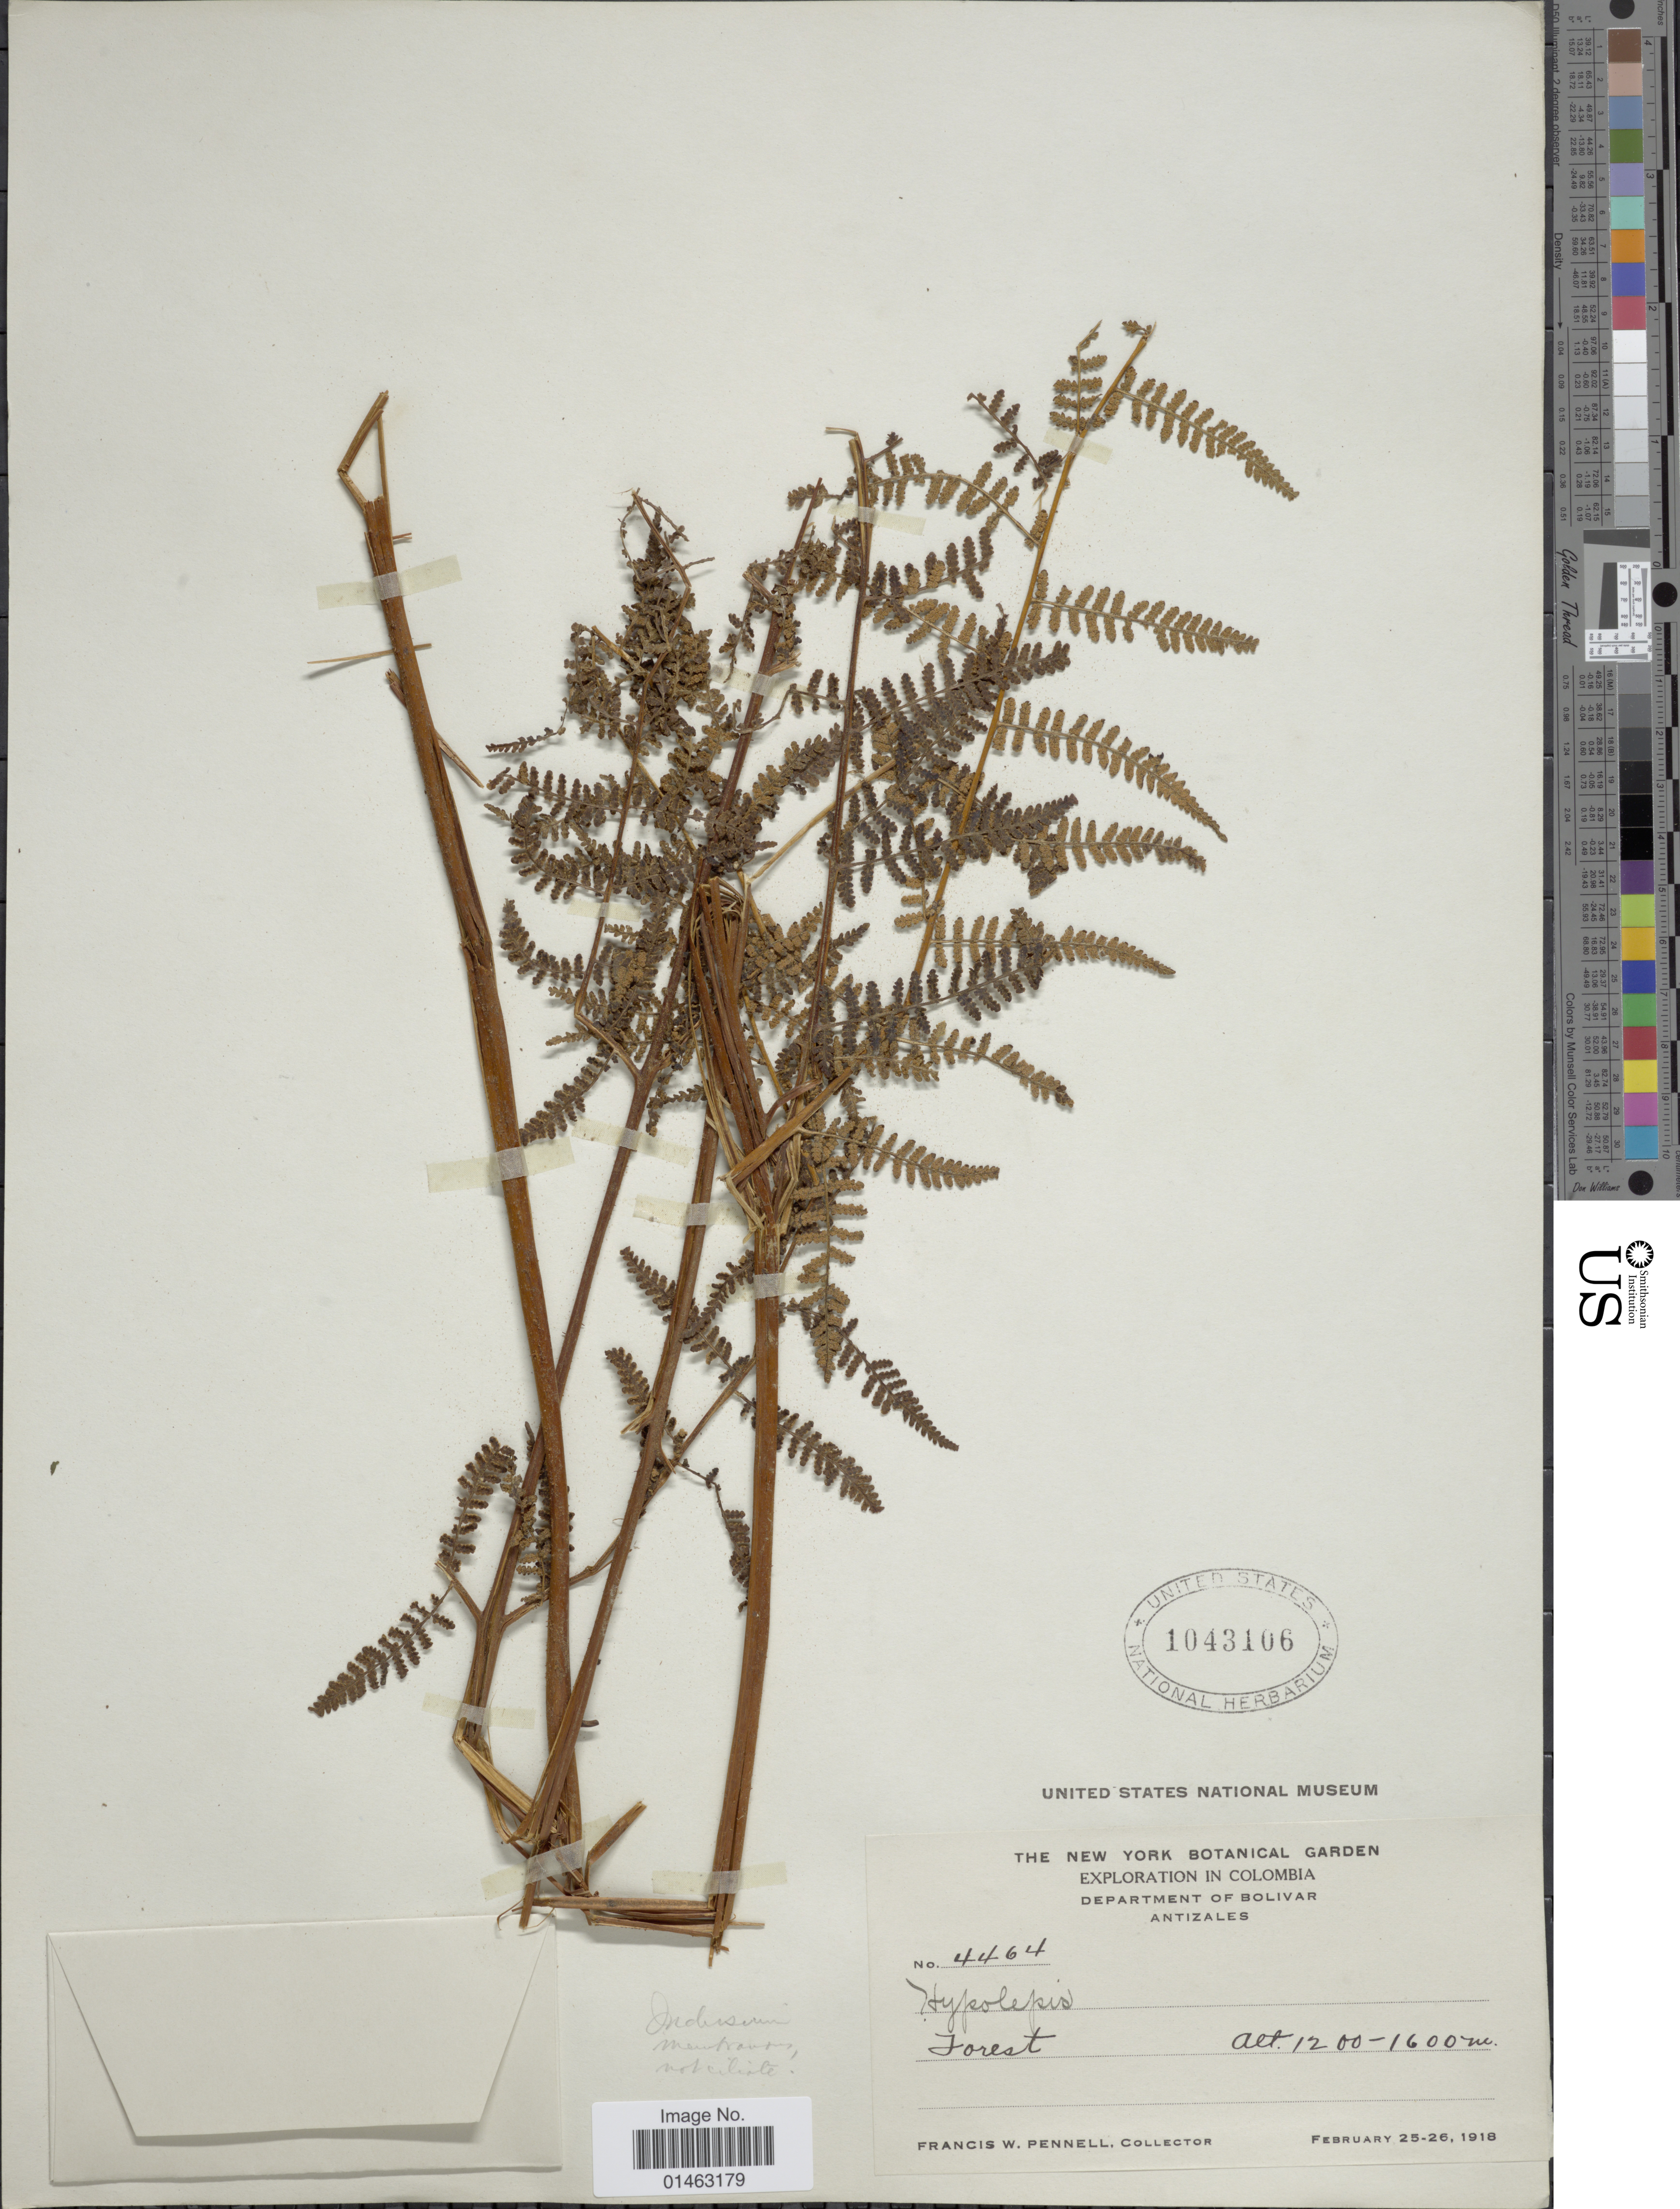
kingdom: Plantae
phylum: Tracheophyta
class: Polypodiopsida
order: Polypodiales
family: Dennstaedtiaceae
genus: Hypolepis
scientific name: Hypolepis sp.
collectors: F. W. Pennell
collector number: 4464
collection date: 1918-02-25/1918-02-26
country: Colombia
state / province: Bolívar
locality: Antizales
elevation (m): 1200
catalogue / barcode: US 1043106